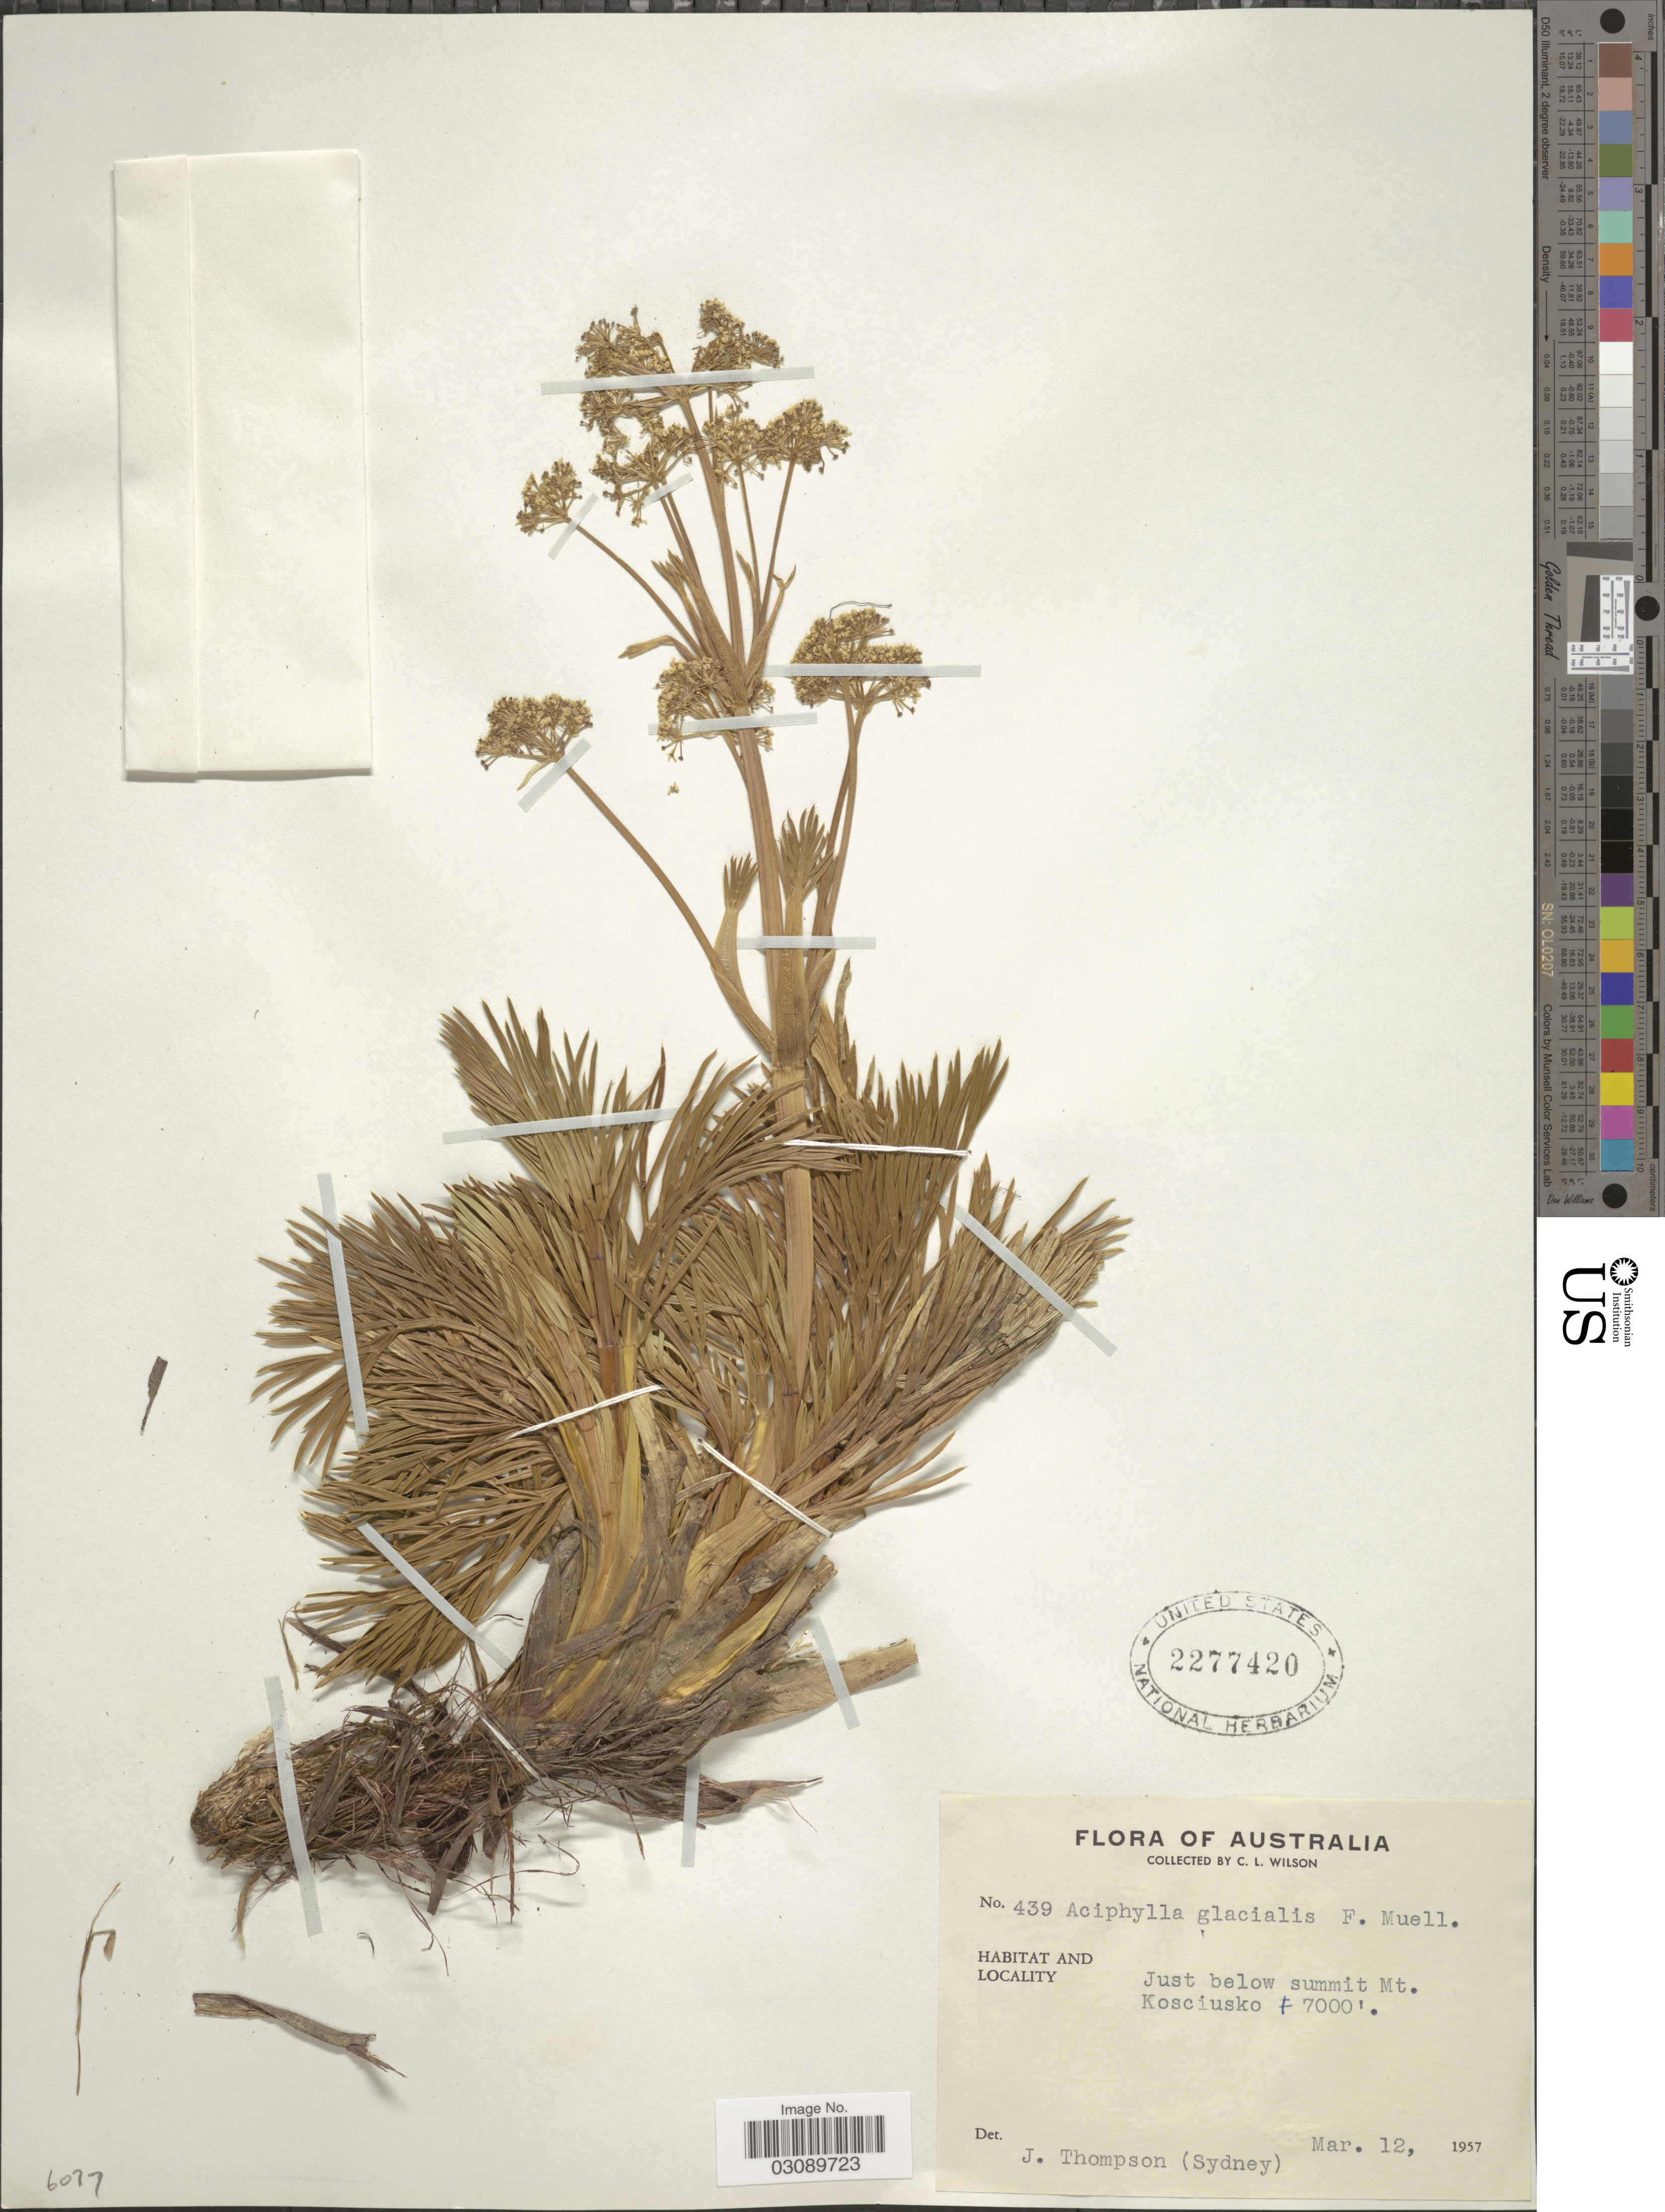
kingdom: Plantae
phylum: Tracheophyta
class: Magnoliopsida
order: Apiales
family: Apiaceae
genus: Aciphylla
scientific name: Aciphylla glacialis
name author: (F. Muell.) Benth.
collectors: C. L. Wilson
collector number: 439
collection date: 1957-03-12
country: Australia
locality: Just below summit Mt. Kosciusko.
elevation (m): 2134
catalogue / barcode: US 2277420